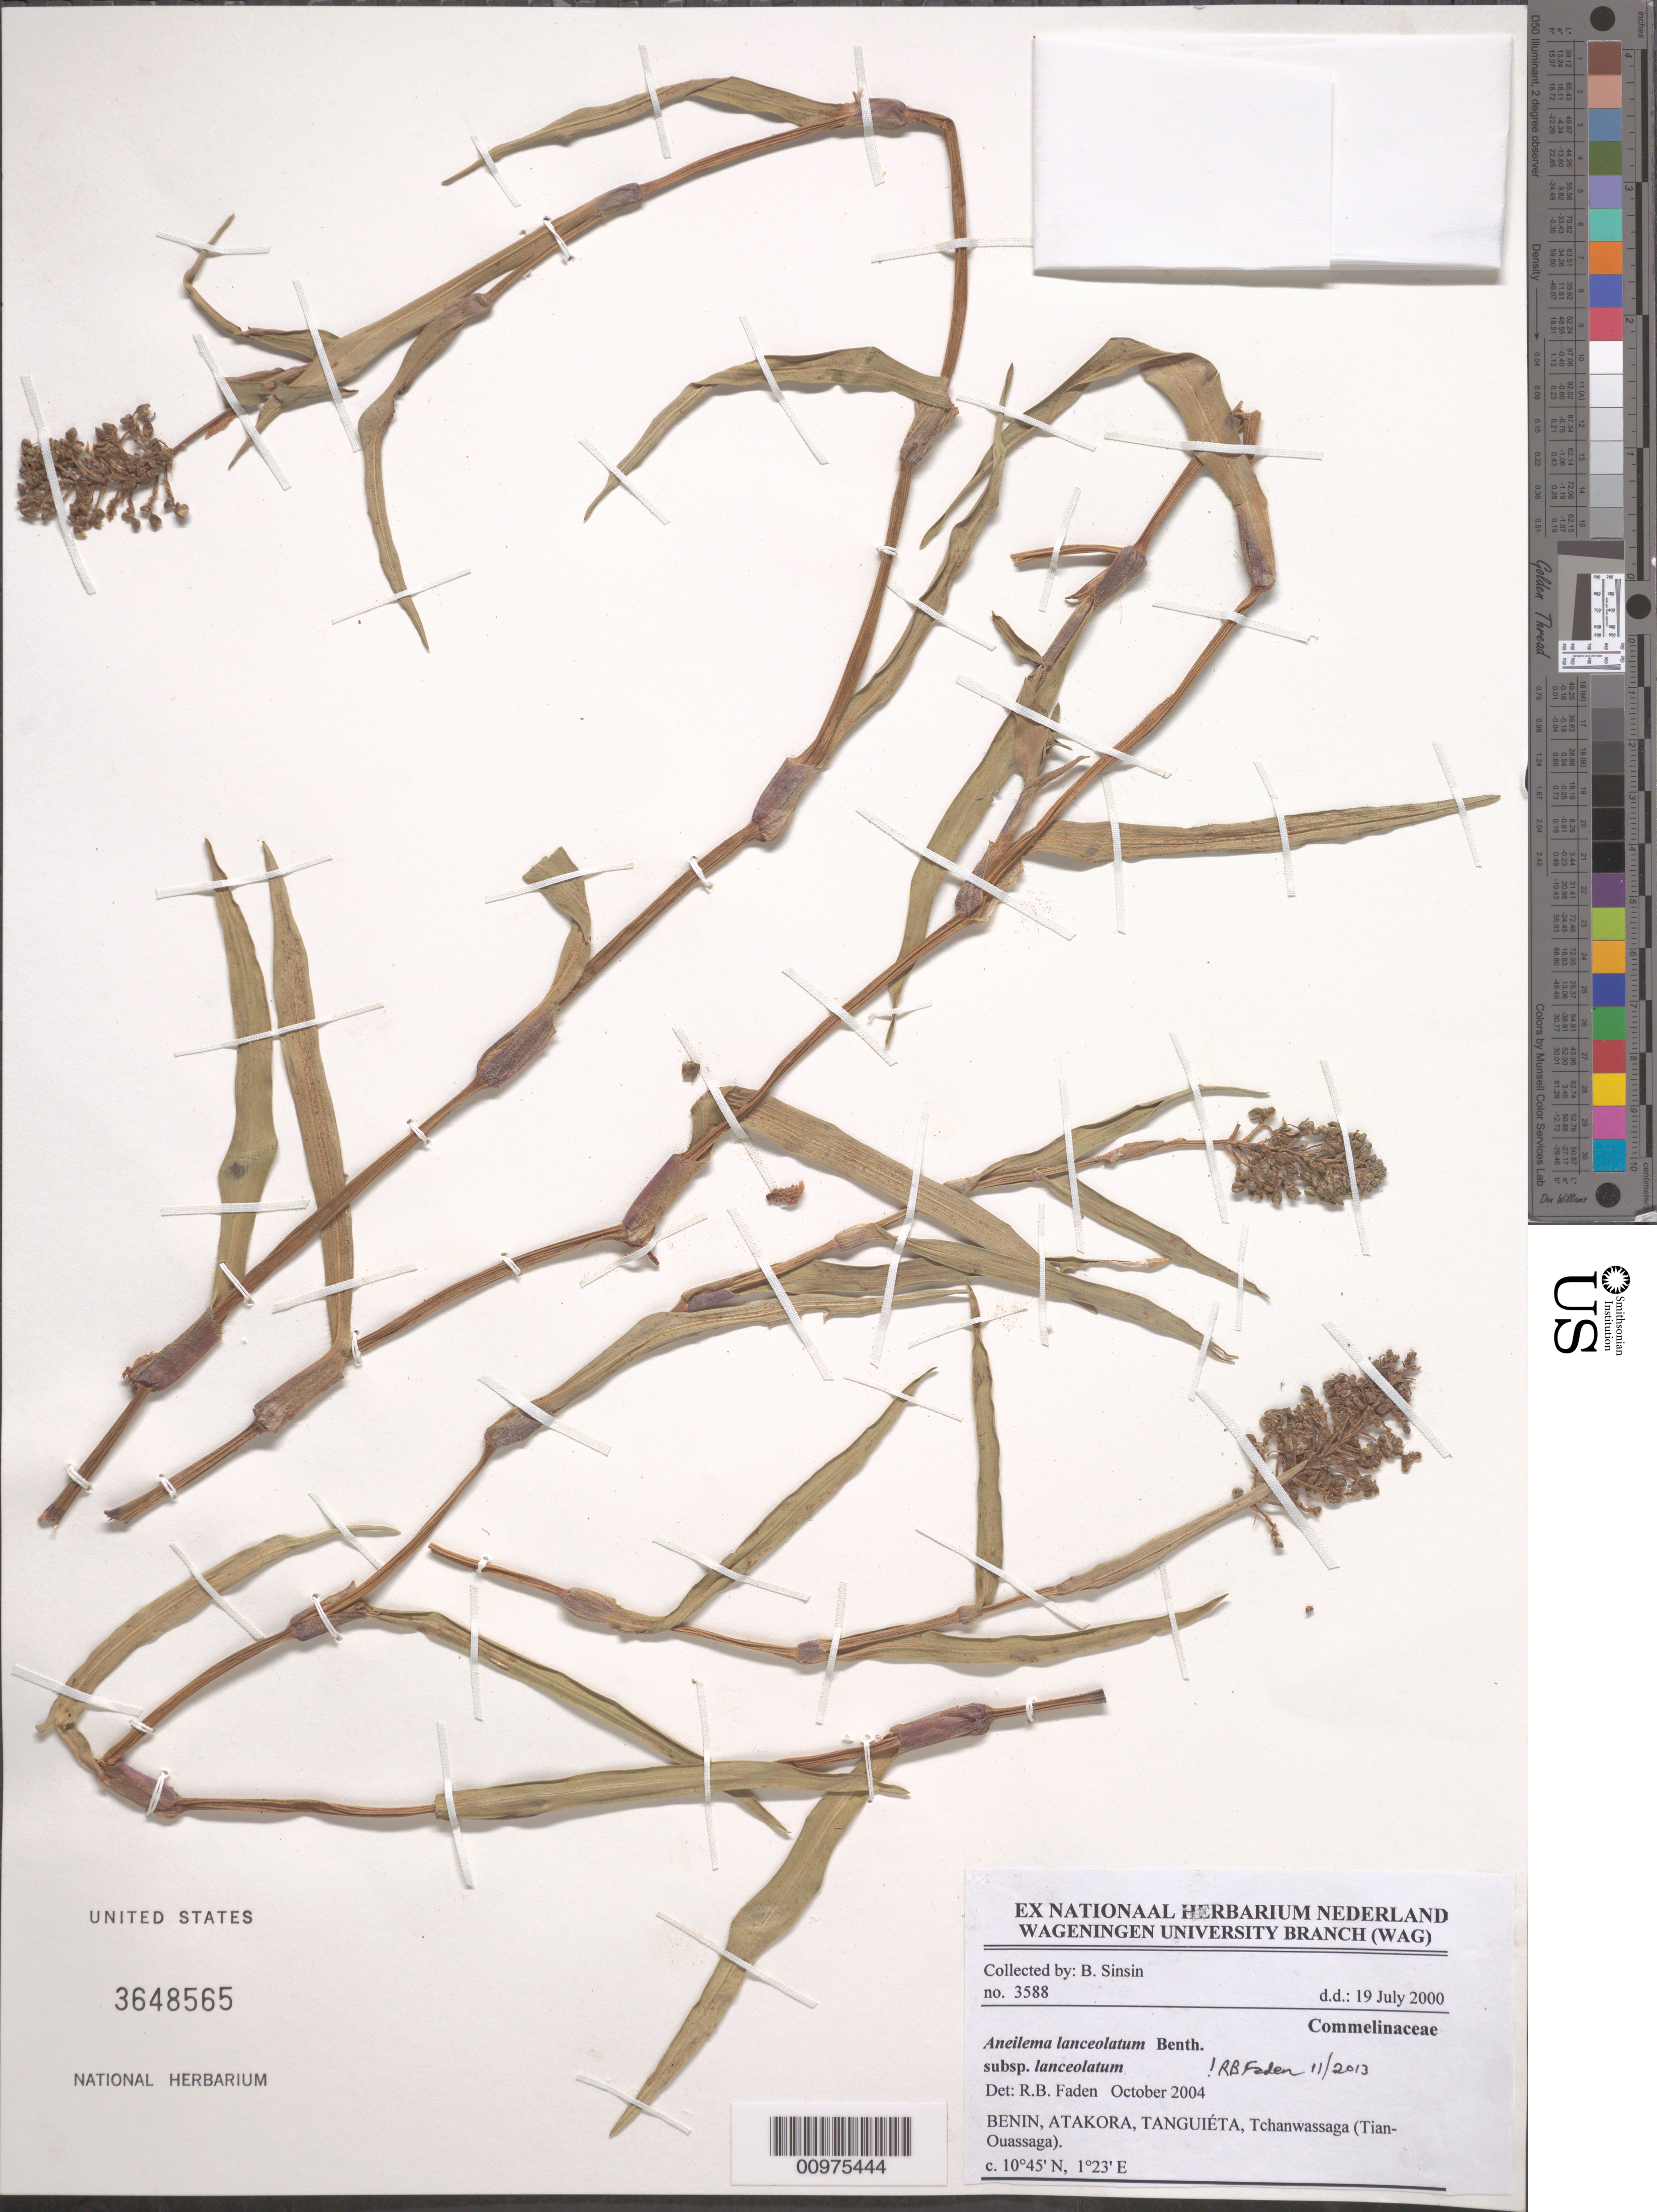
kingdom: Plantae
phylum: Tracheophyta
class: Liliopsida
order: Commelinales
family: Commelinaceae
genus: Aneilema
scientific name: Aneilema lanceolatum subsp. lanceolatum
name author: Benth.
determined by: Faden, Robert B., (US), Smithsonian Institution - National Museum of Natural History (UNITED STATES)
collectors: B. Sinsin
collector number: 3588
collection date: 2000-07-19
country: Benin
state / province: Atakora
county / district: Tanguieta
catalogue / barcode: US 3648565